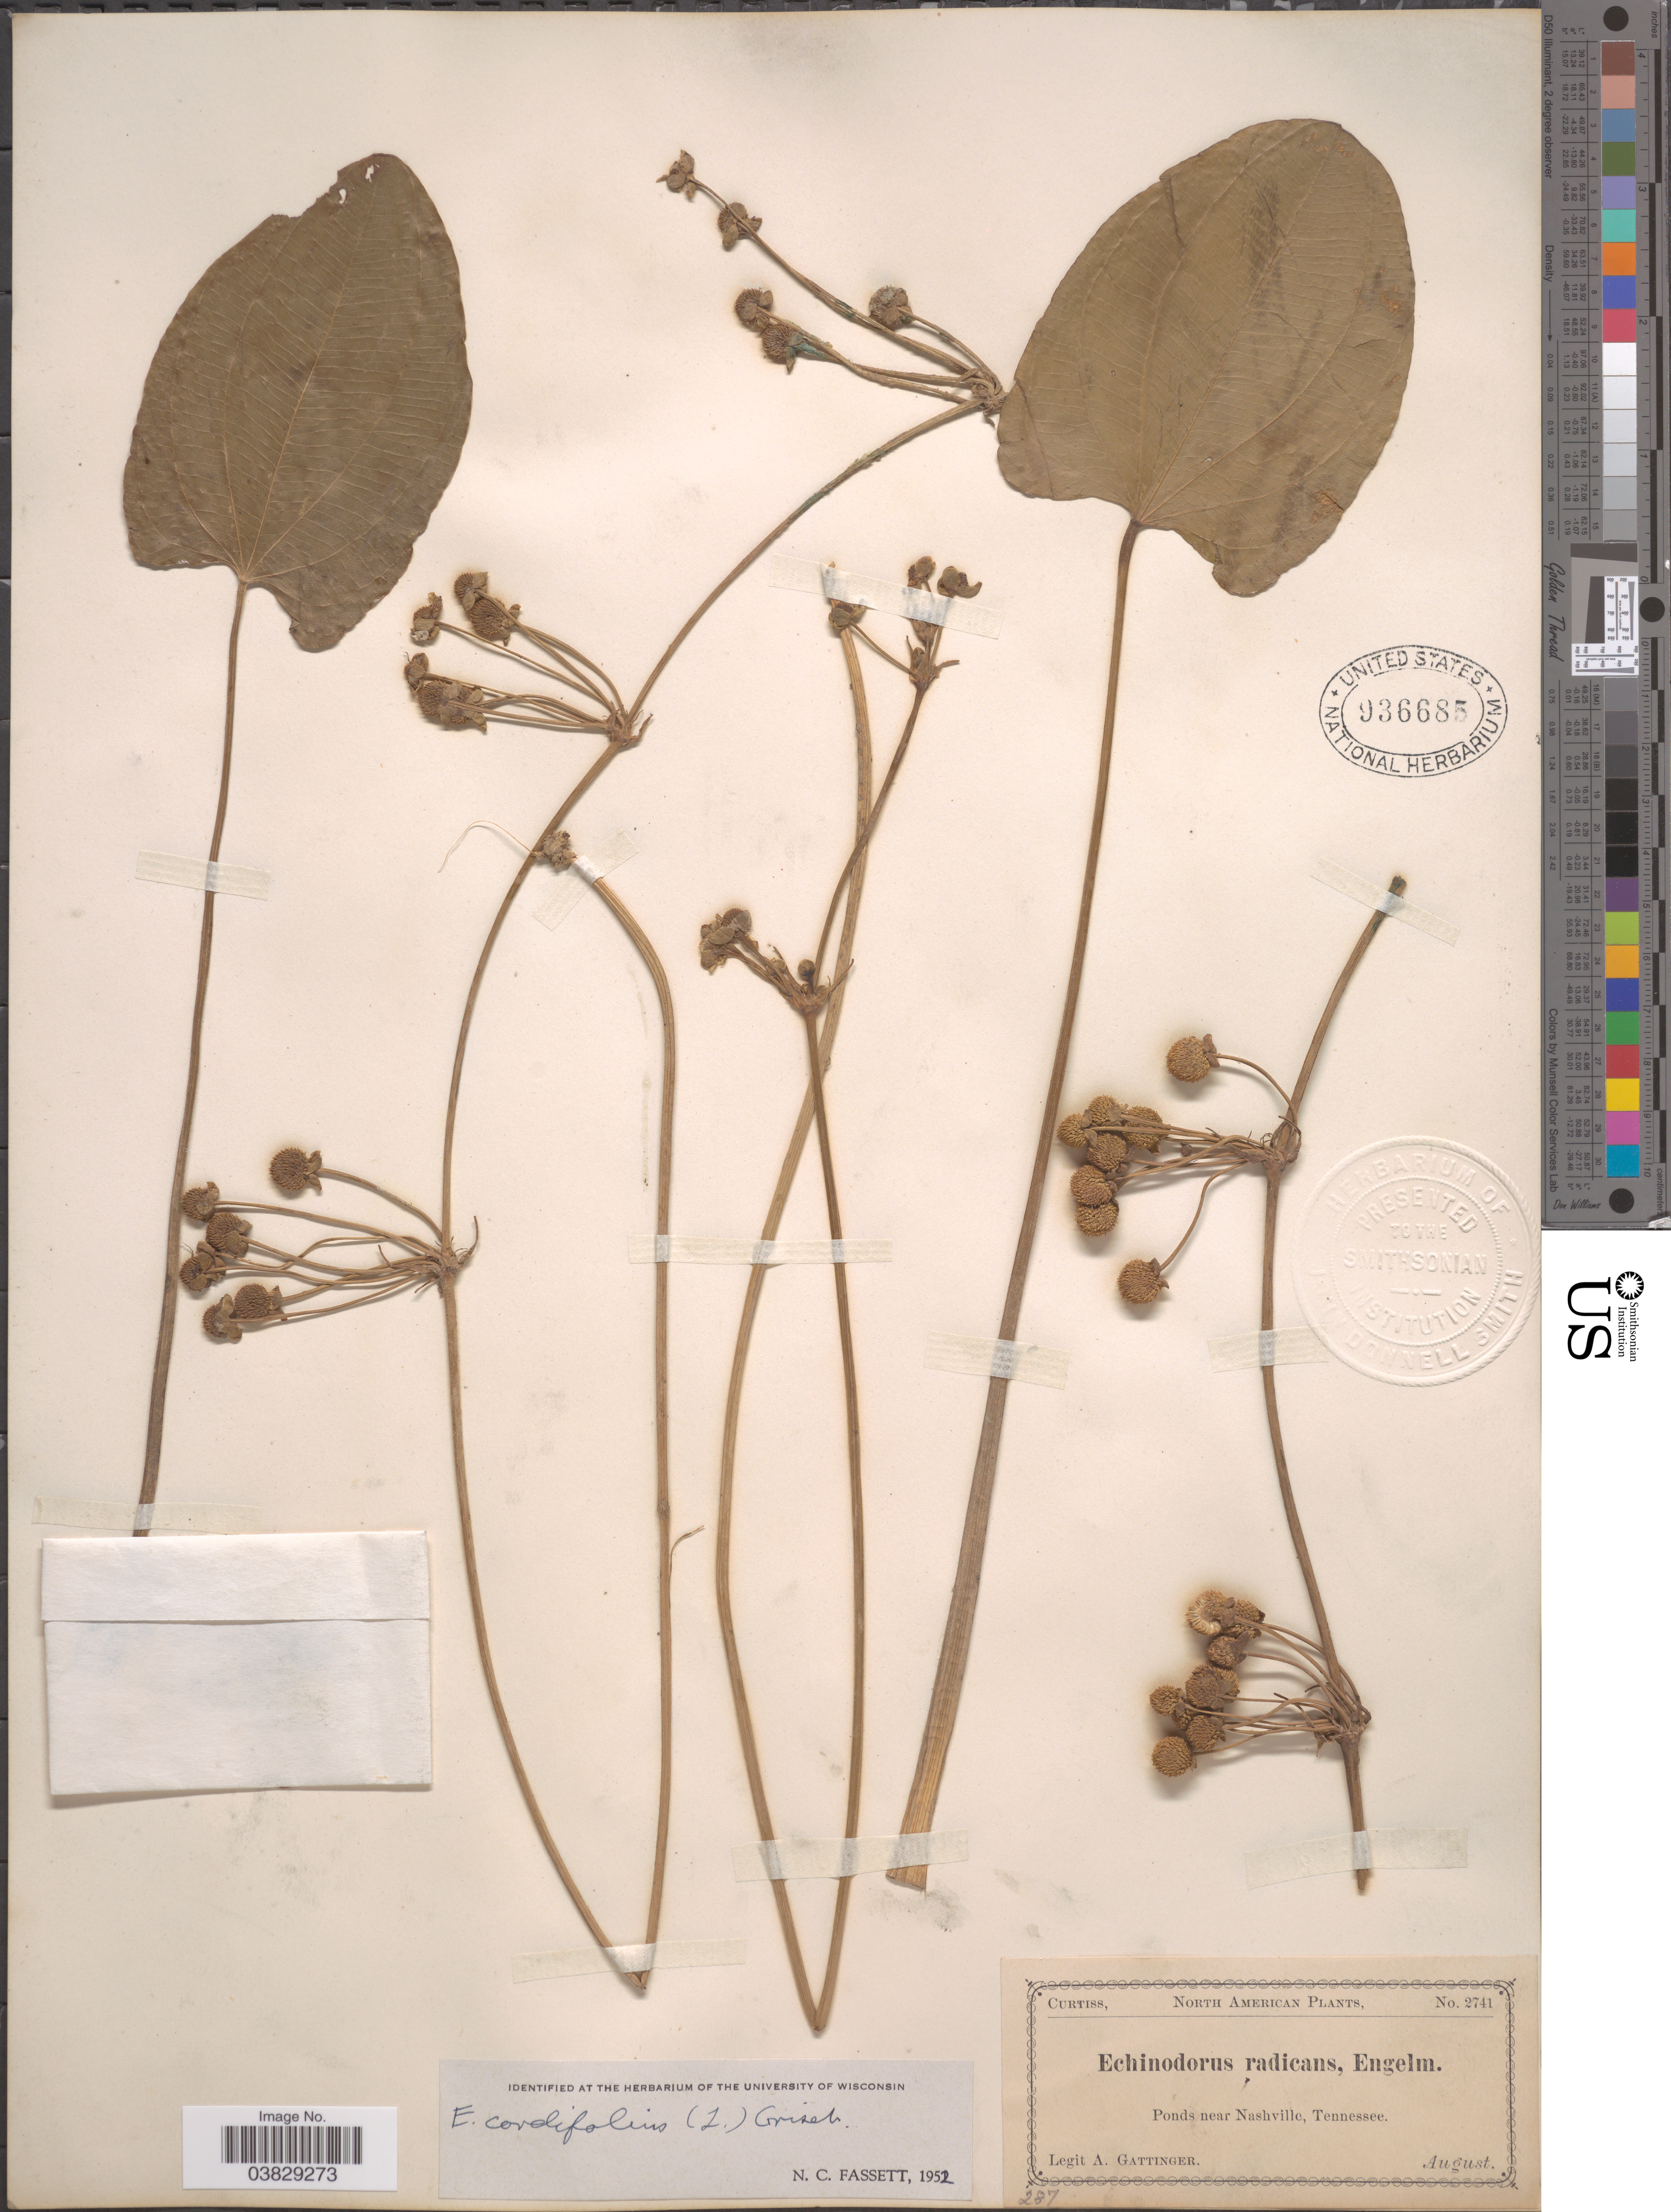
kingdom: Plantae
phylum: Tracheophyta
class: Liliopsida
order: Alismatales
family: Alismataceae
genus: Echinodorus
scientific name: Echinodorus cordifolius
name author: (L.) Griseb.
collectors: A. Gattinger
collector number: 2741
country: United States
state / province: Tennessee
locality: Ponds near Nashville.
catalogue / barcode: US 936685